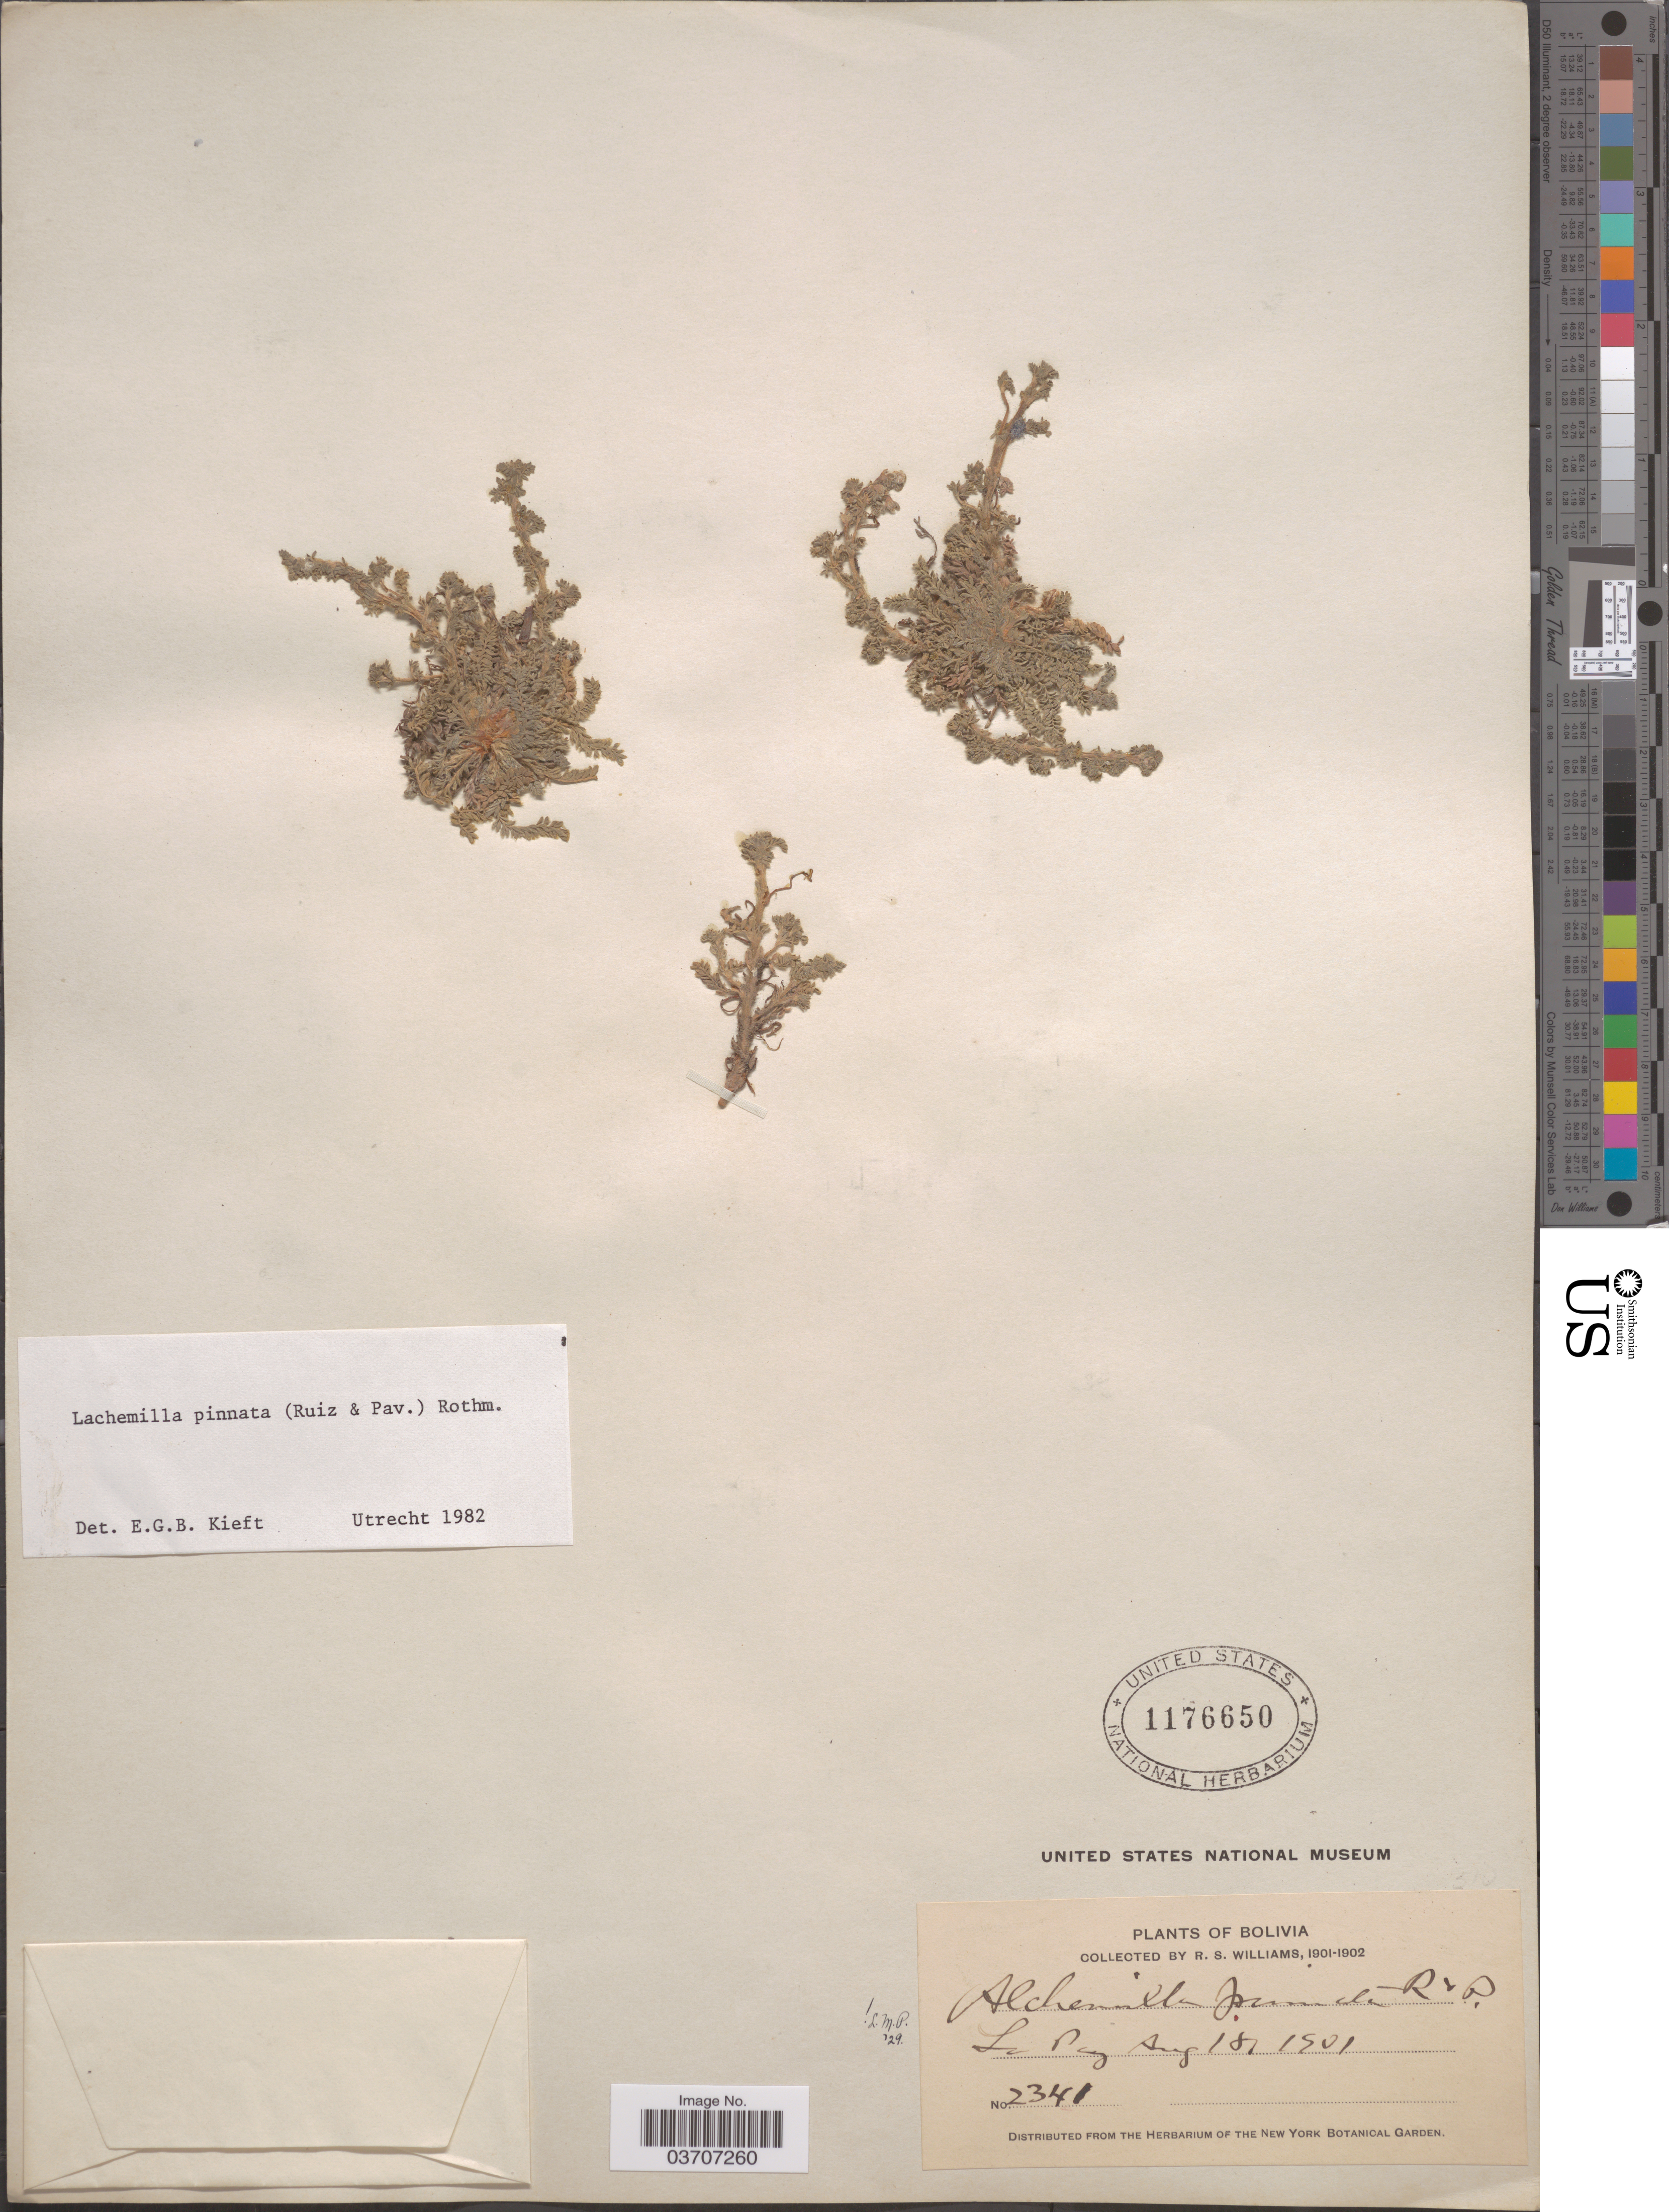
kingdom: Plantae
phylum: Tracheophyta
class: Magnoliopsida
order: Rosales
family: Rosaceae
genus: Lachemilla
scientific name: Lachemilla pinnata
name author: (Ruiz & Pav.) Rothm.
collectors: R. S. Williams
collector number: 2341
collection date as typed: Aug. 18, 1901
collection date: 1901-08-18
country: Bolivia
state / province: La Paz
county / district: Murillo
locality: La Paz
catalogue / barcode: US 1176650